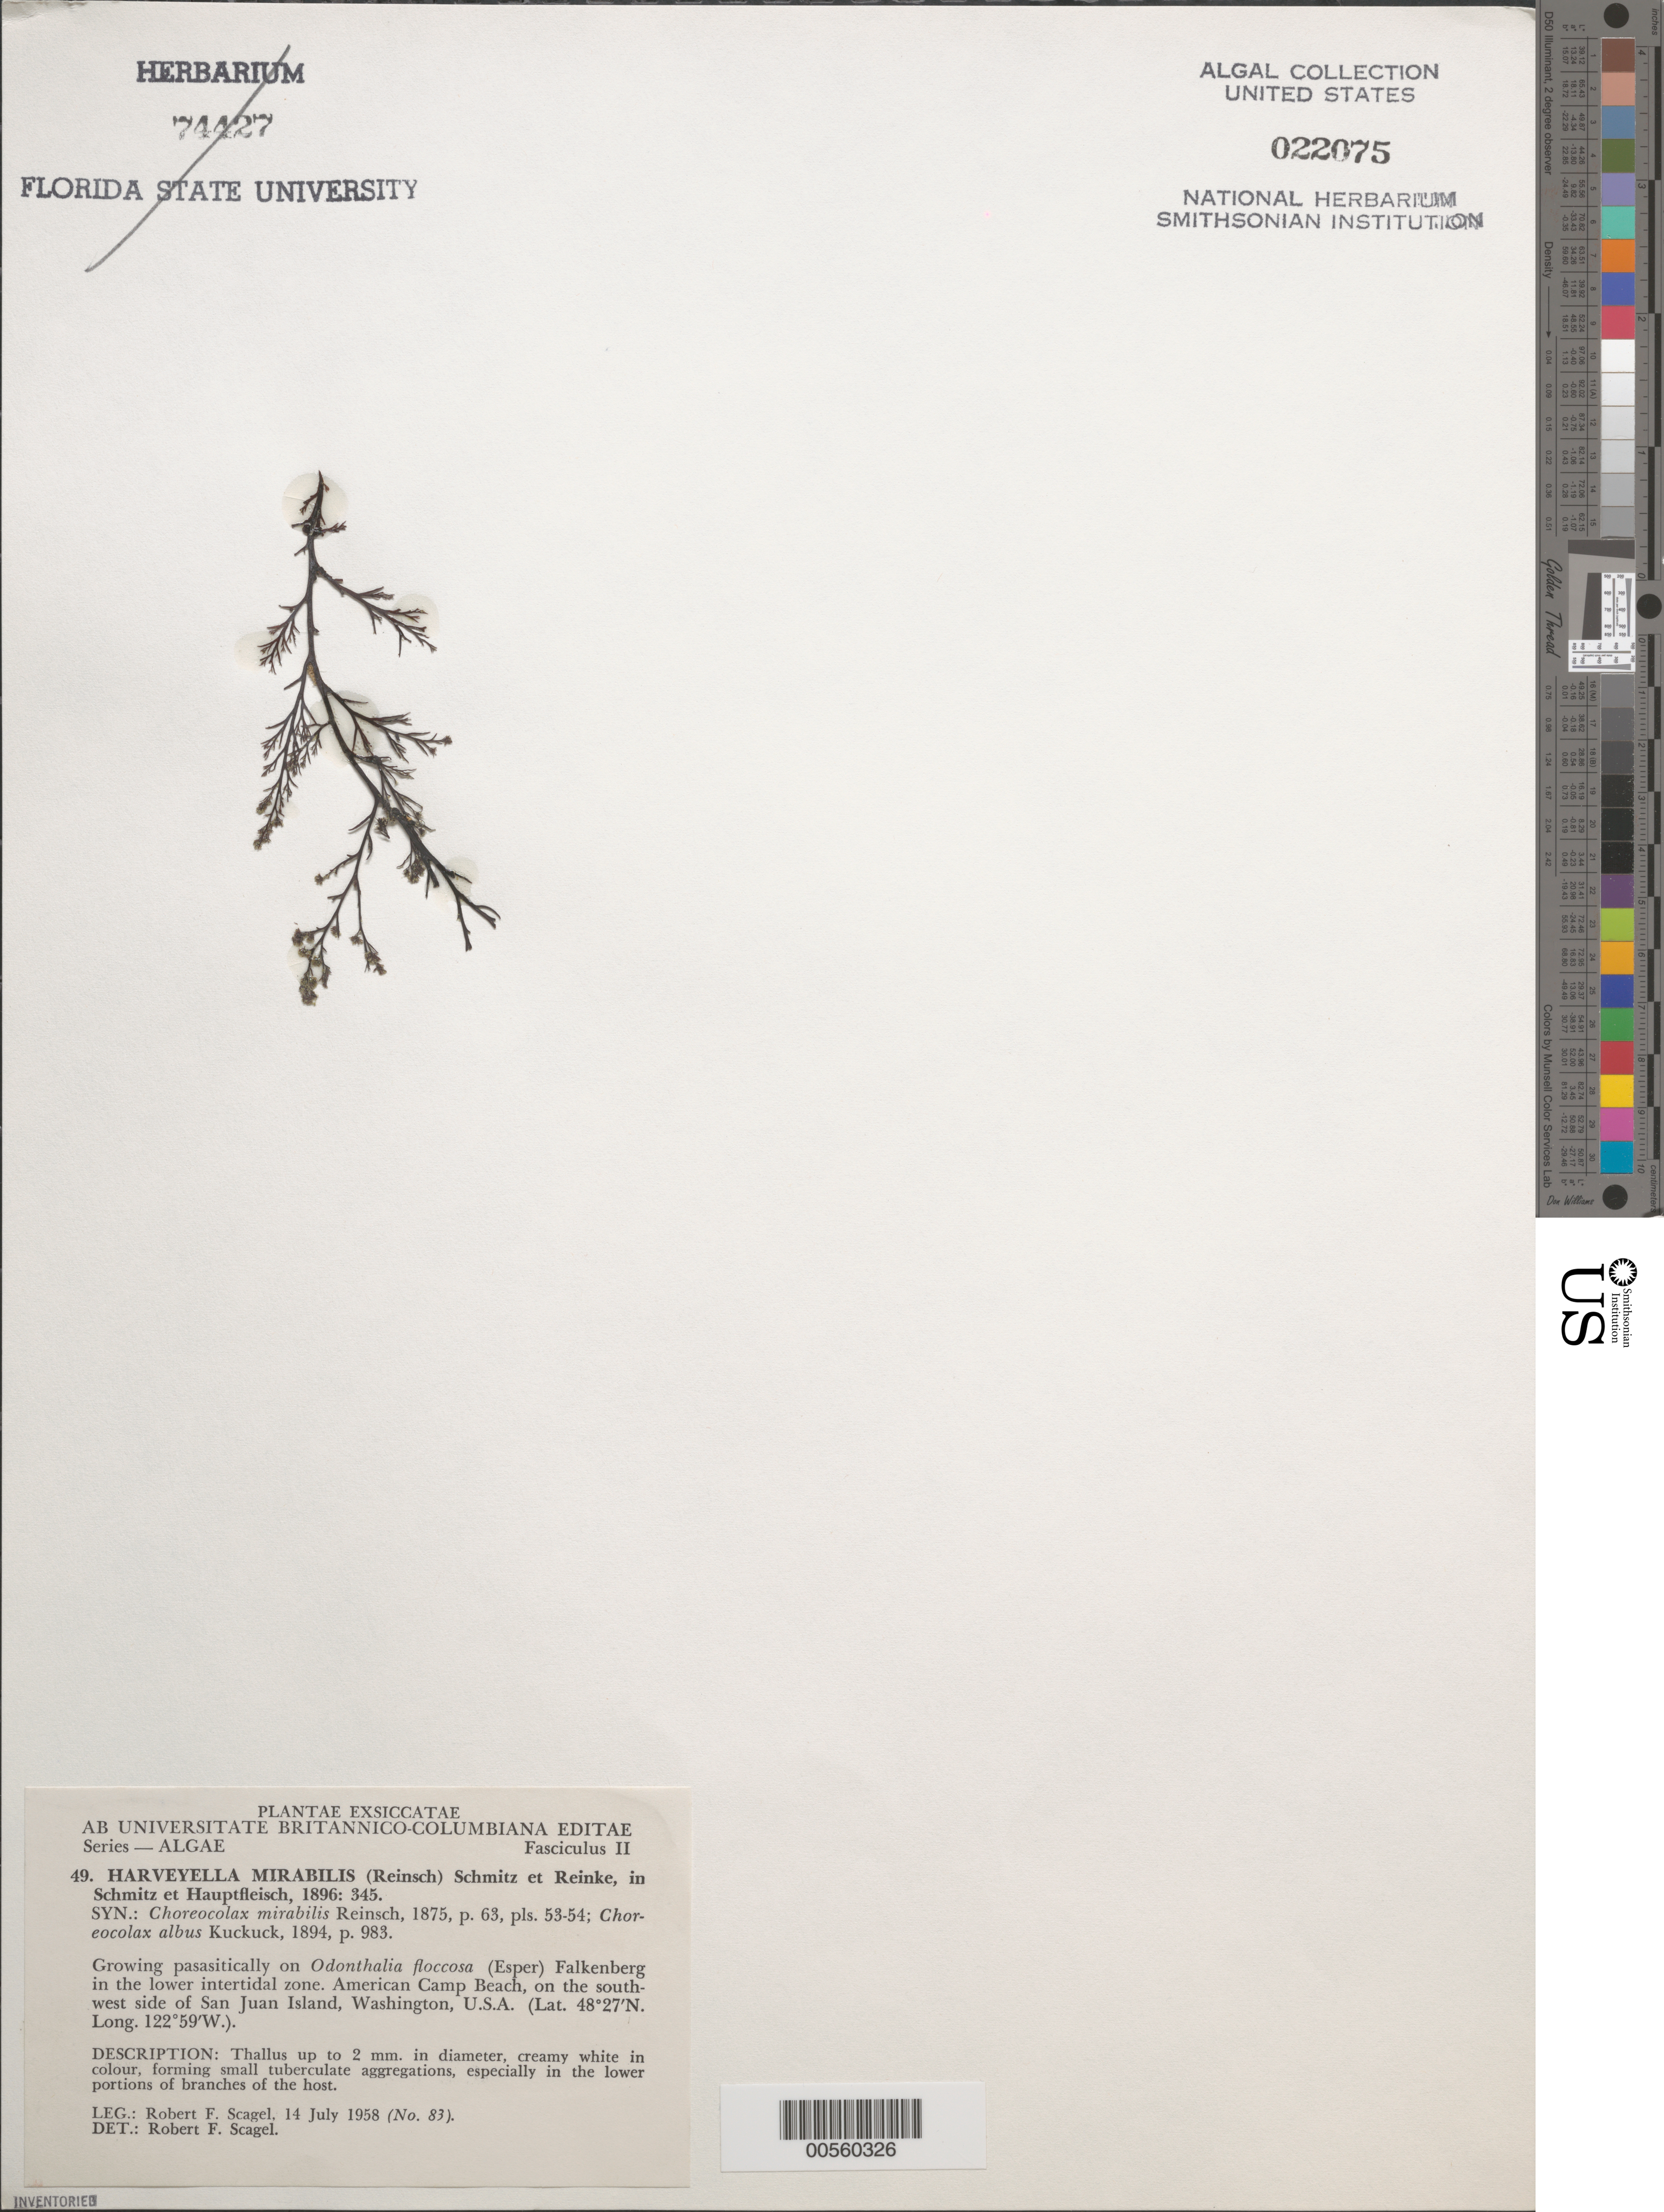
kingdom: Plantae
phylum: Rhodophyta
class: Florideophyceae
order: Ceramiales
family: Rhodomelaceae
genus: Harveyella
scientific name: Harveyella mirabilis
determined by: Scagel, R. F.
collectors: R. F. Scagel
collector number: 83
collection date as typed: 14 Jul 1958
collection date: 1958-07-14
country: United States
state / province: Washington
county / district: San Juan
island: San Juan Island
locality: American Camp Beach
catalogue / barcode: US 22075